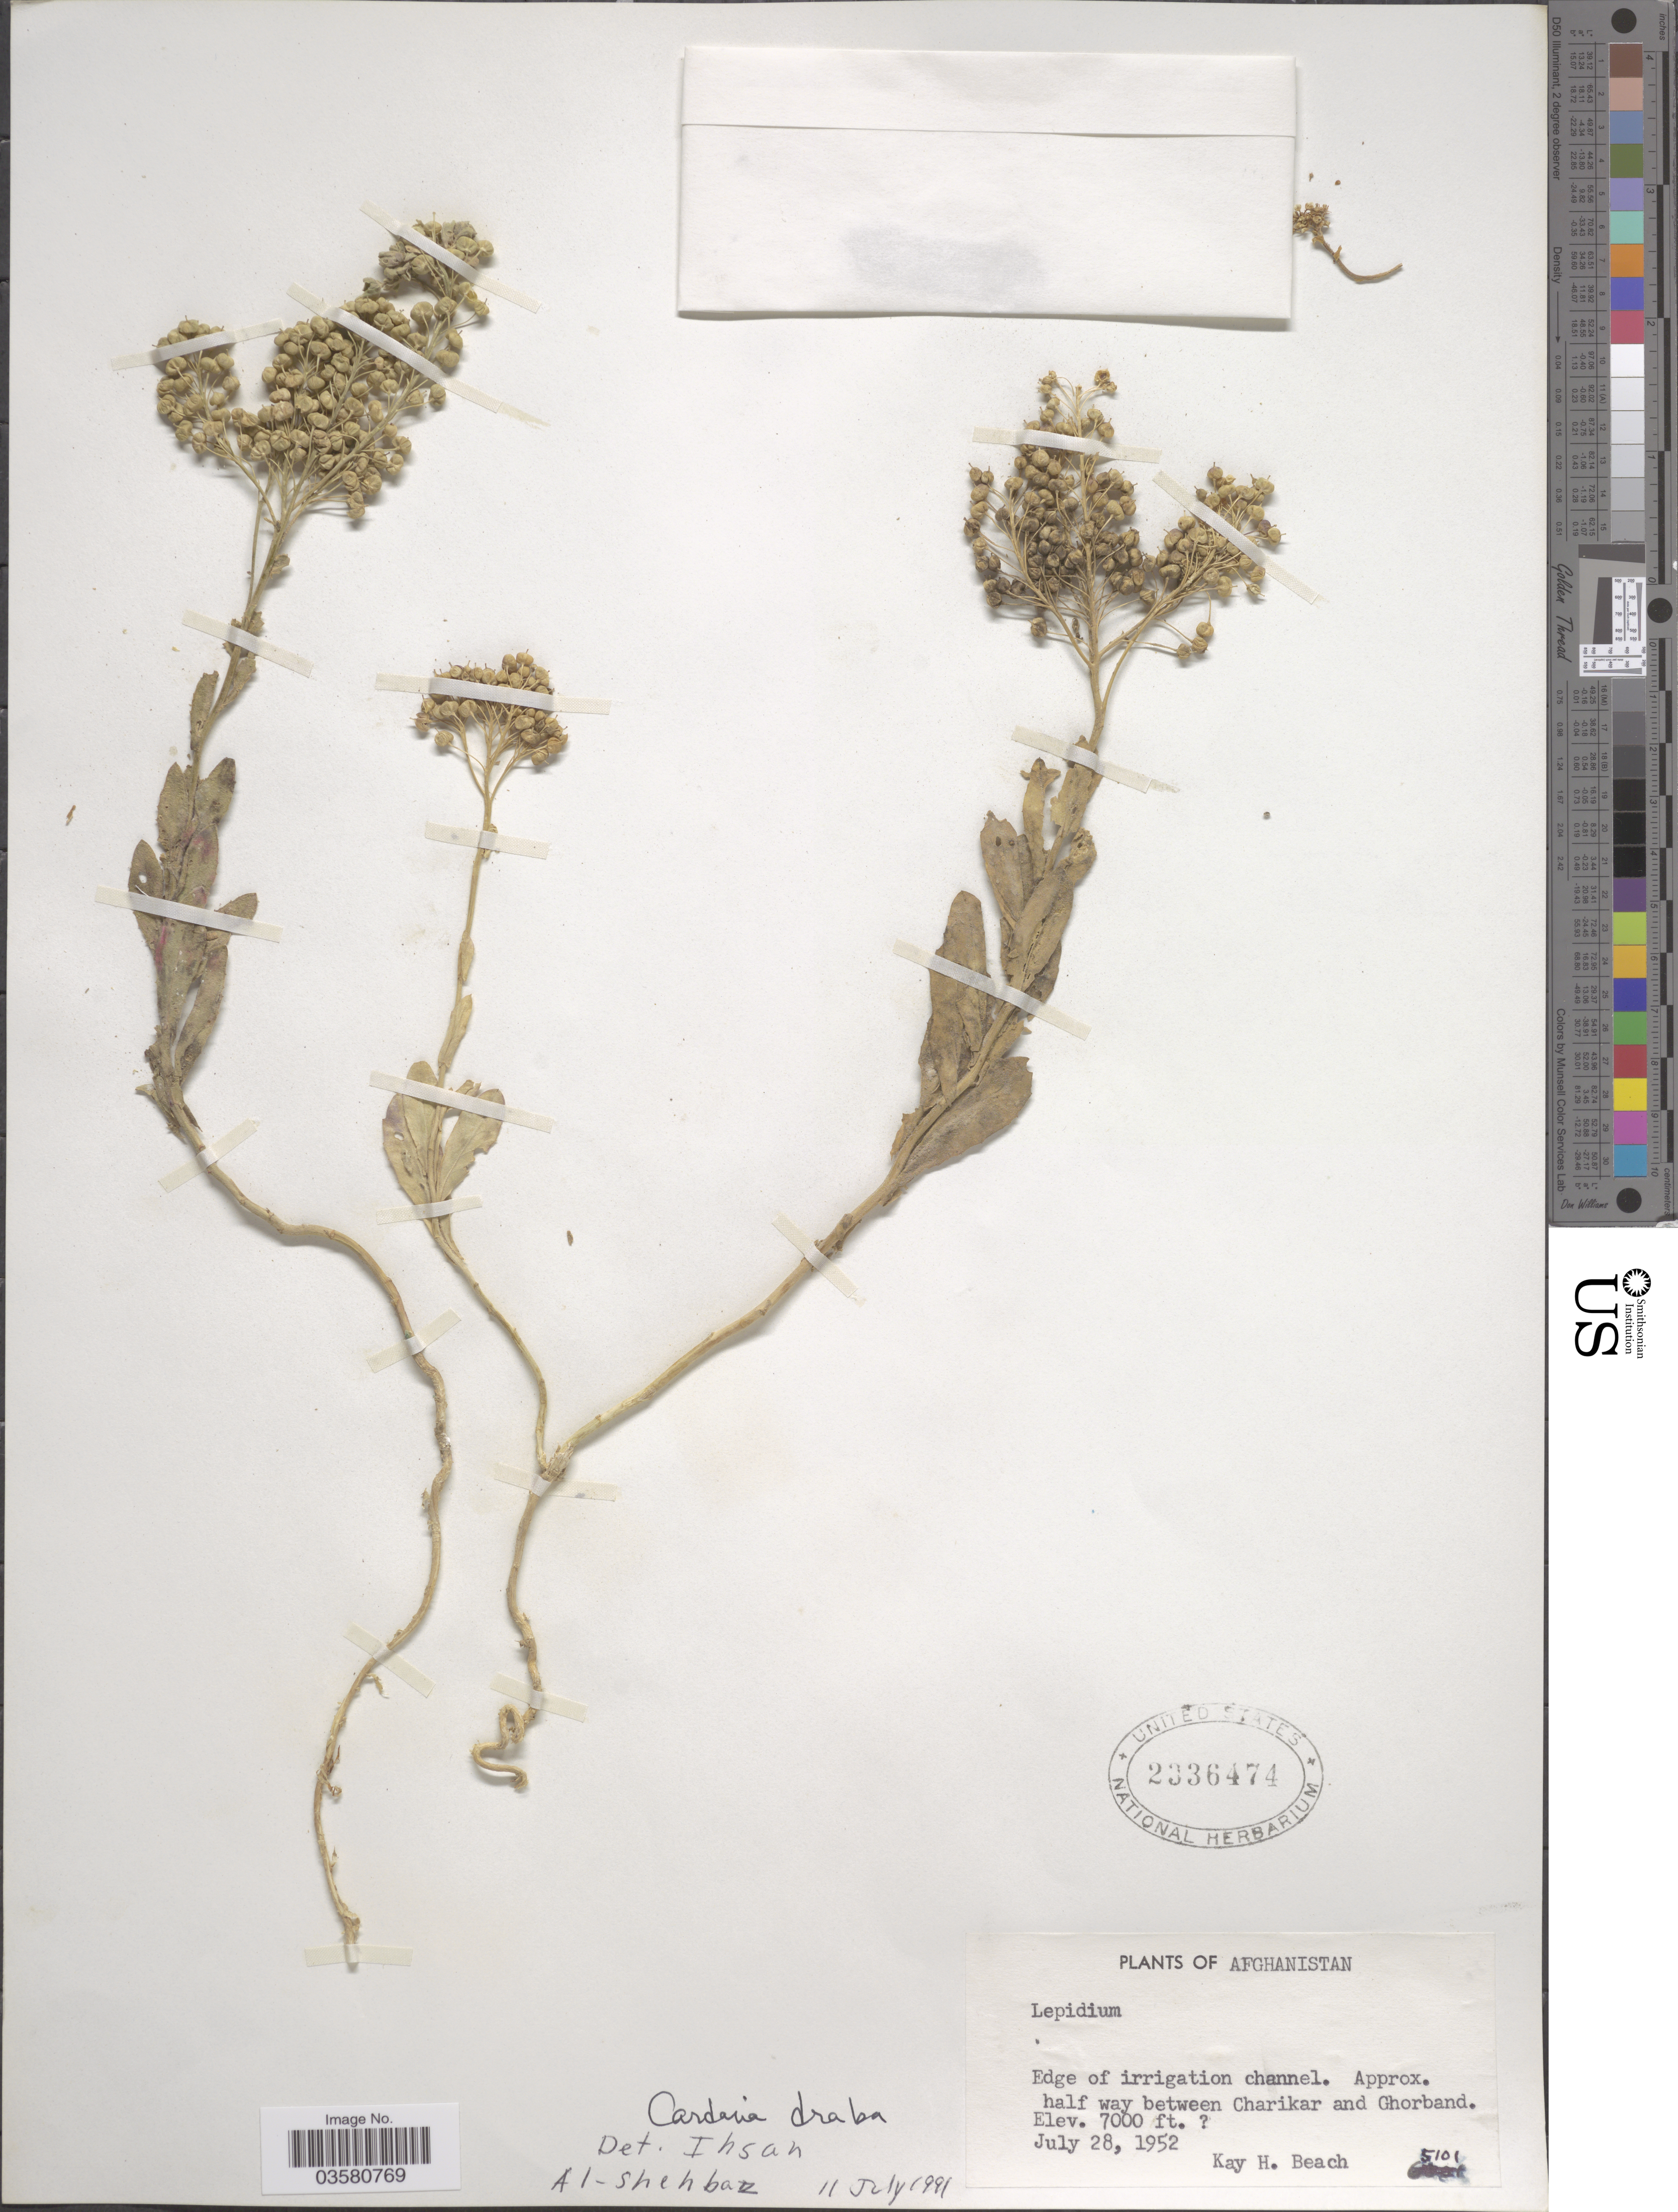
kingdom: Plantae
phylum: Tracheophyta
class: Magnoliopsida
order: Brassicales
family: Brassicaceae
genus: Lepidium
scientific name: Lepidium chalepense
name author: L.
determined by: Strong, Mark T., (BOT), Smithsonian Institution - National Museum of Natural History (UNITED STATES)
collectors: K. H. Beach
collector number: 6101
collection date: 1952-07-28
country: Afghanistan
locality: Edge of irrigation channel. Approx. half way between Charikar and Ghorband.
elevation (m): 2134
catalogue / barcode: US 2336474